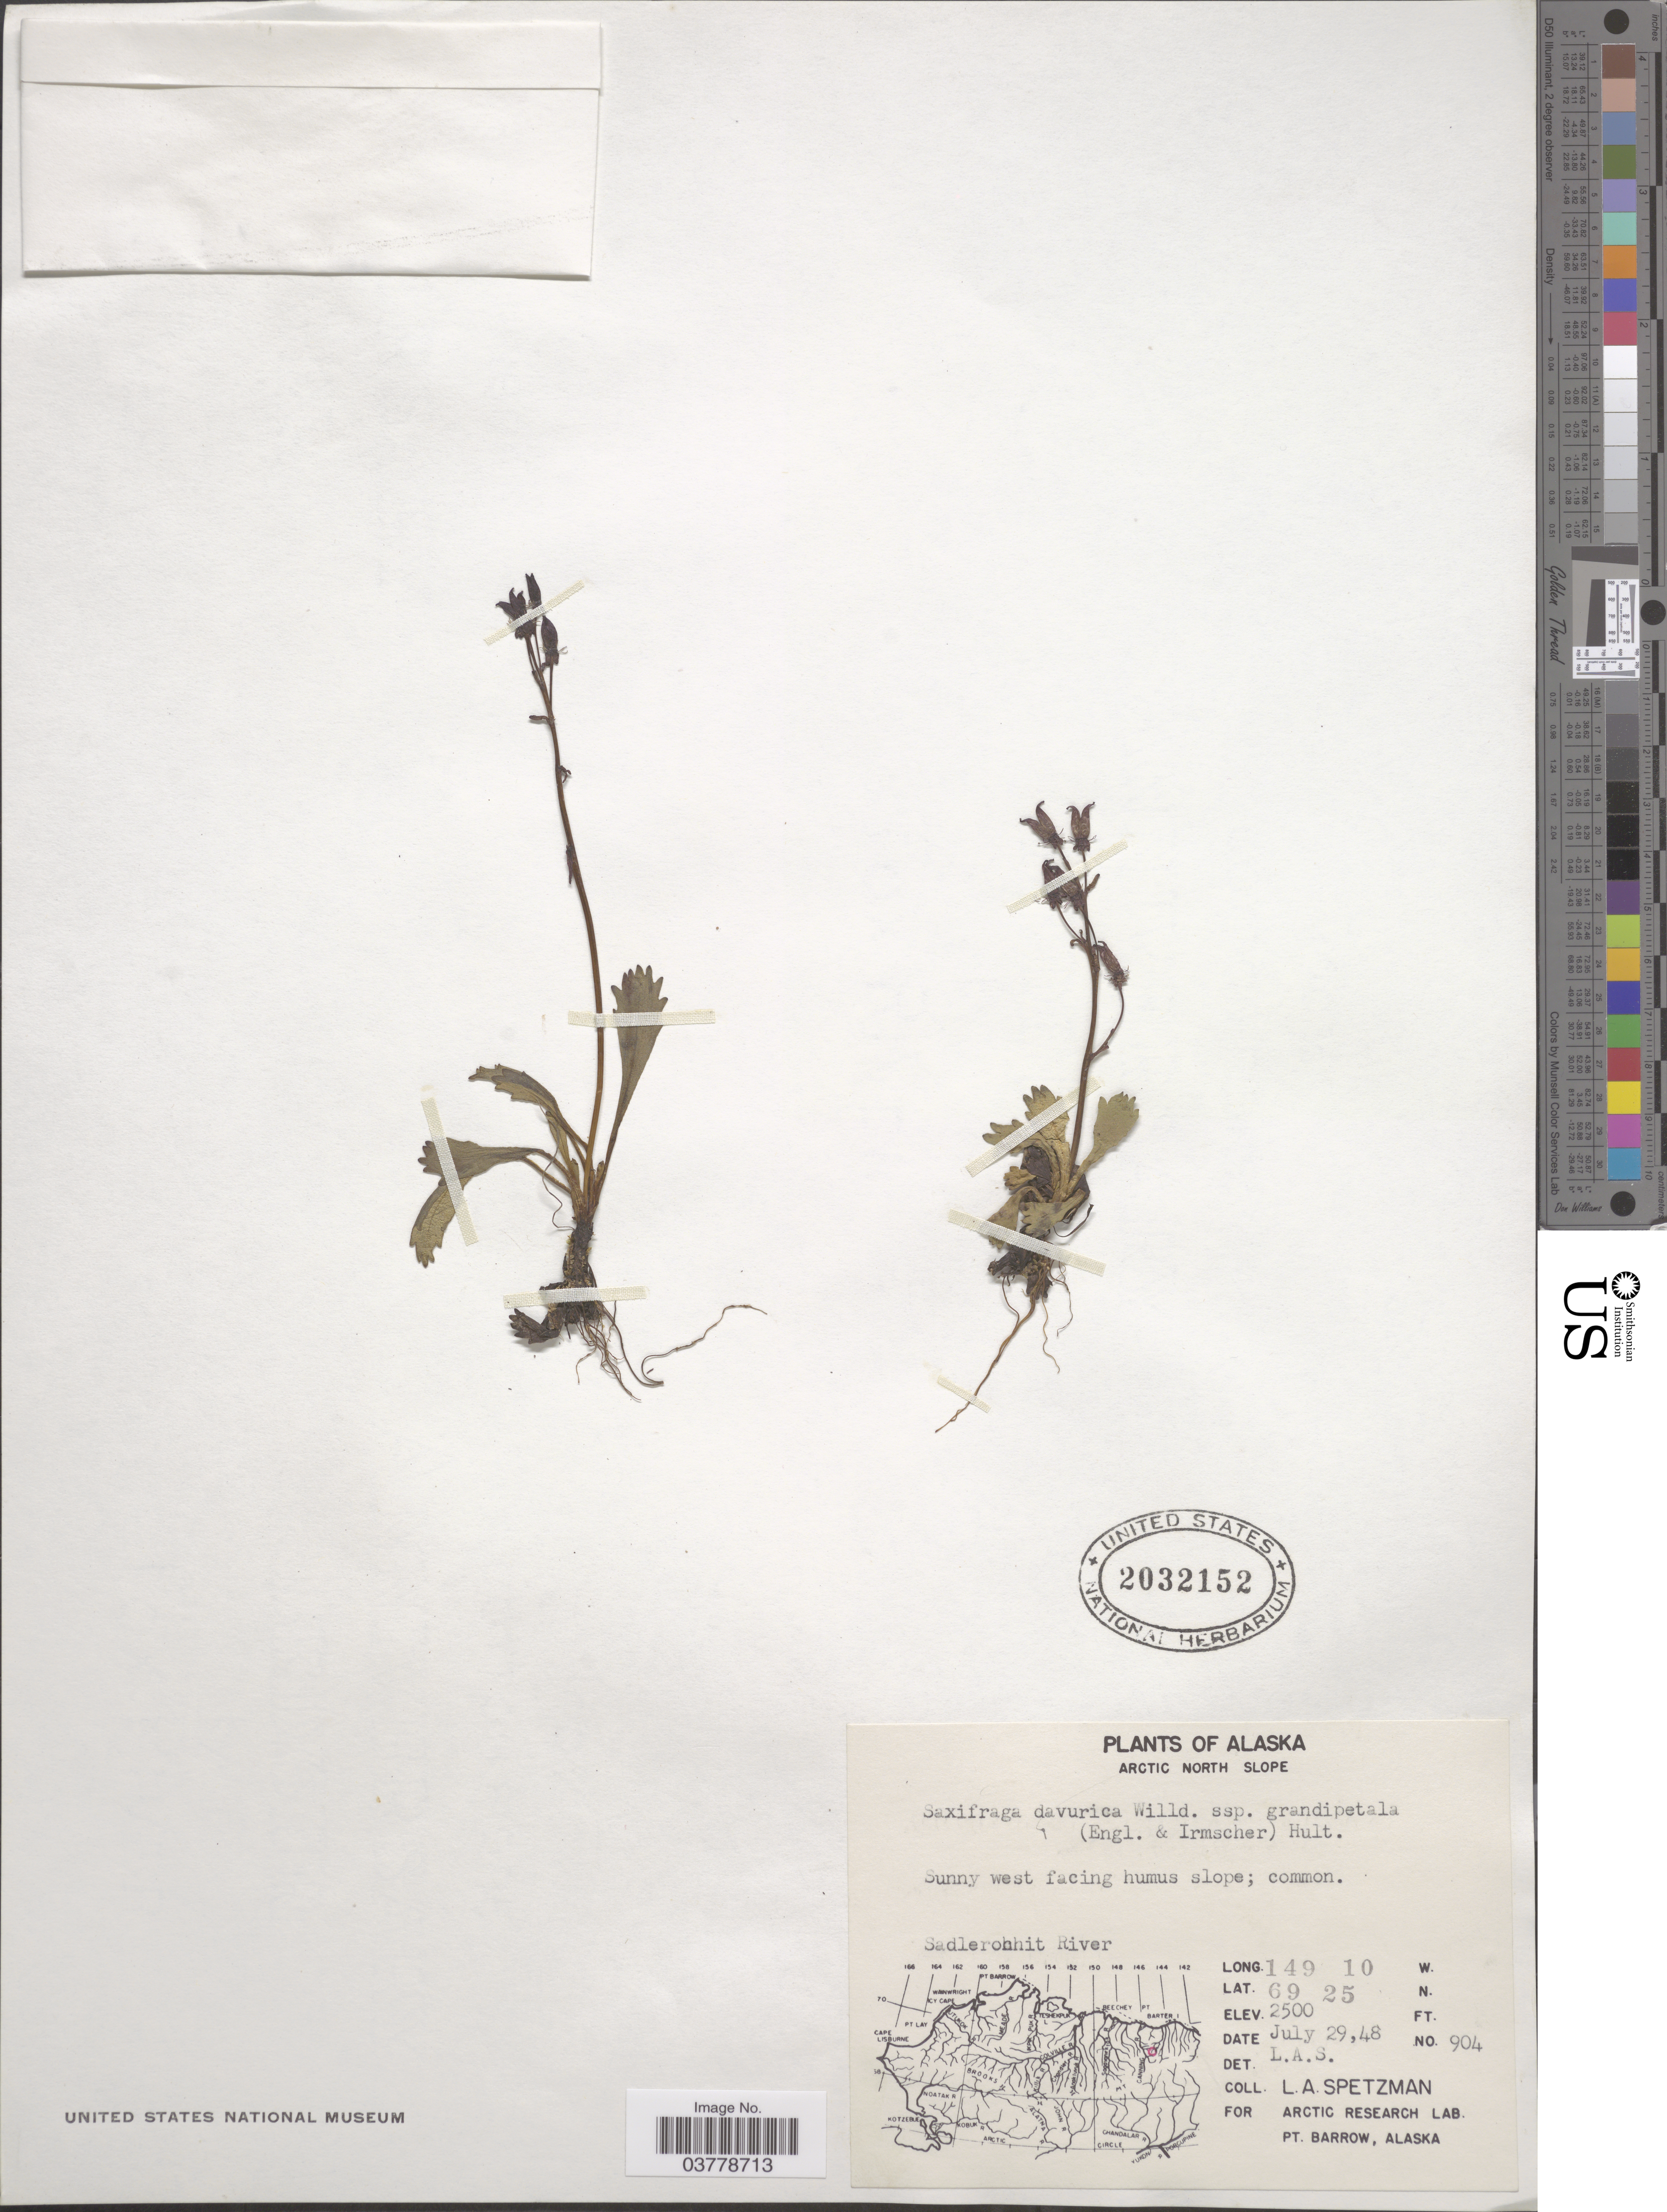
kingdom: Plantae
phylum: Tracheophyta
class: Magnoliopsida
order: Saxifragales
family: Saxifragaceae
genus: Micranthes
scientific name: Micranthes calycina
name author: (Sternb.) Gornall & H. Ohba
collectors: L. Spetzman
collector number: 904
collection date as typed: Transcribed d/m/y: 29/7/48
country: United States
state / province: Alaska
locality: Arctic North Slope. Sadlerochit River.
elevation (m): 762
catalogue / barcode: US 2032152